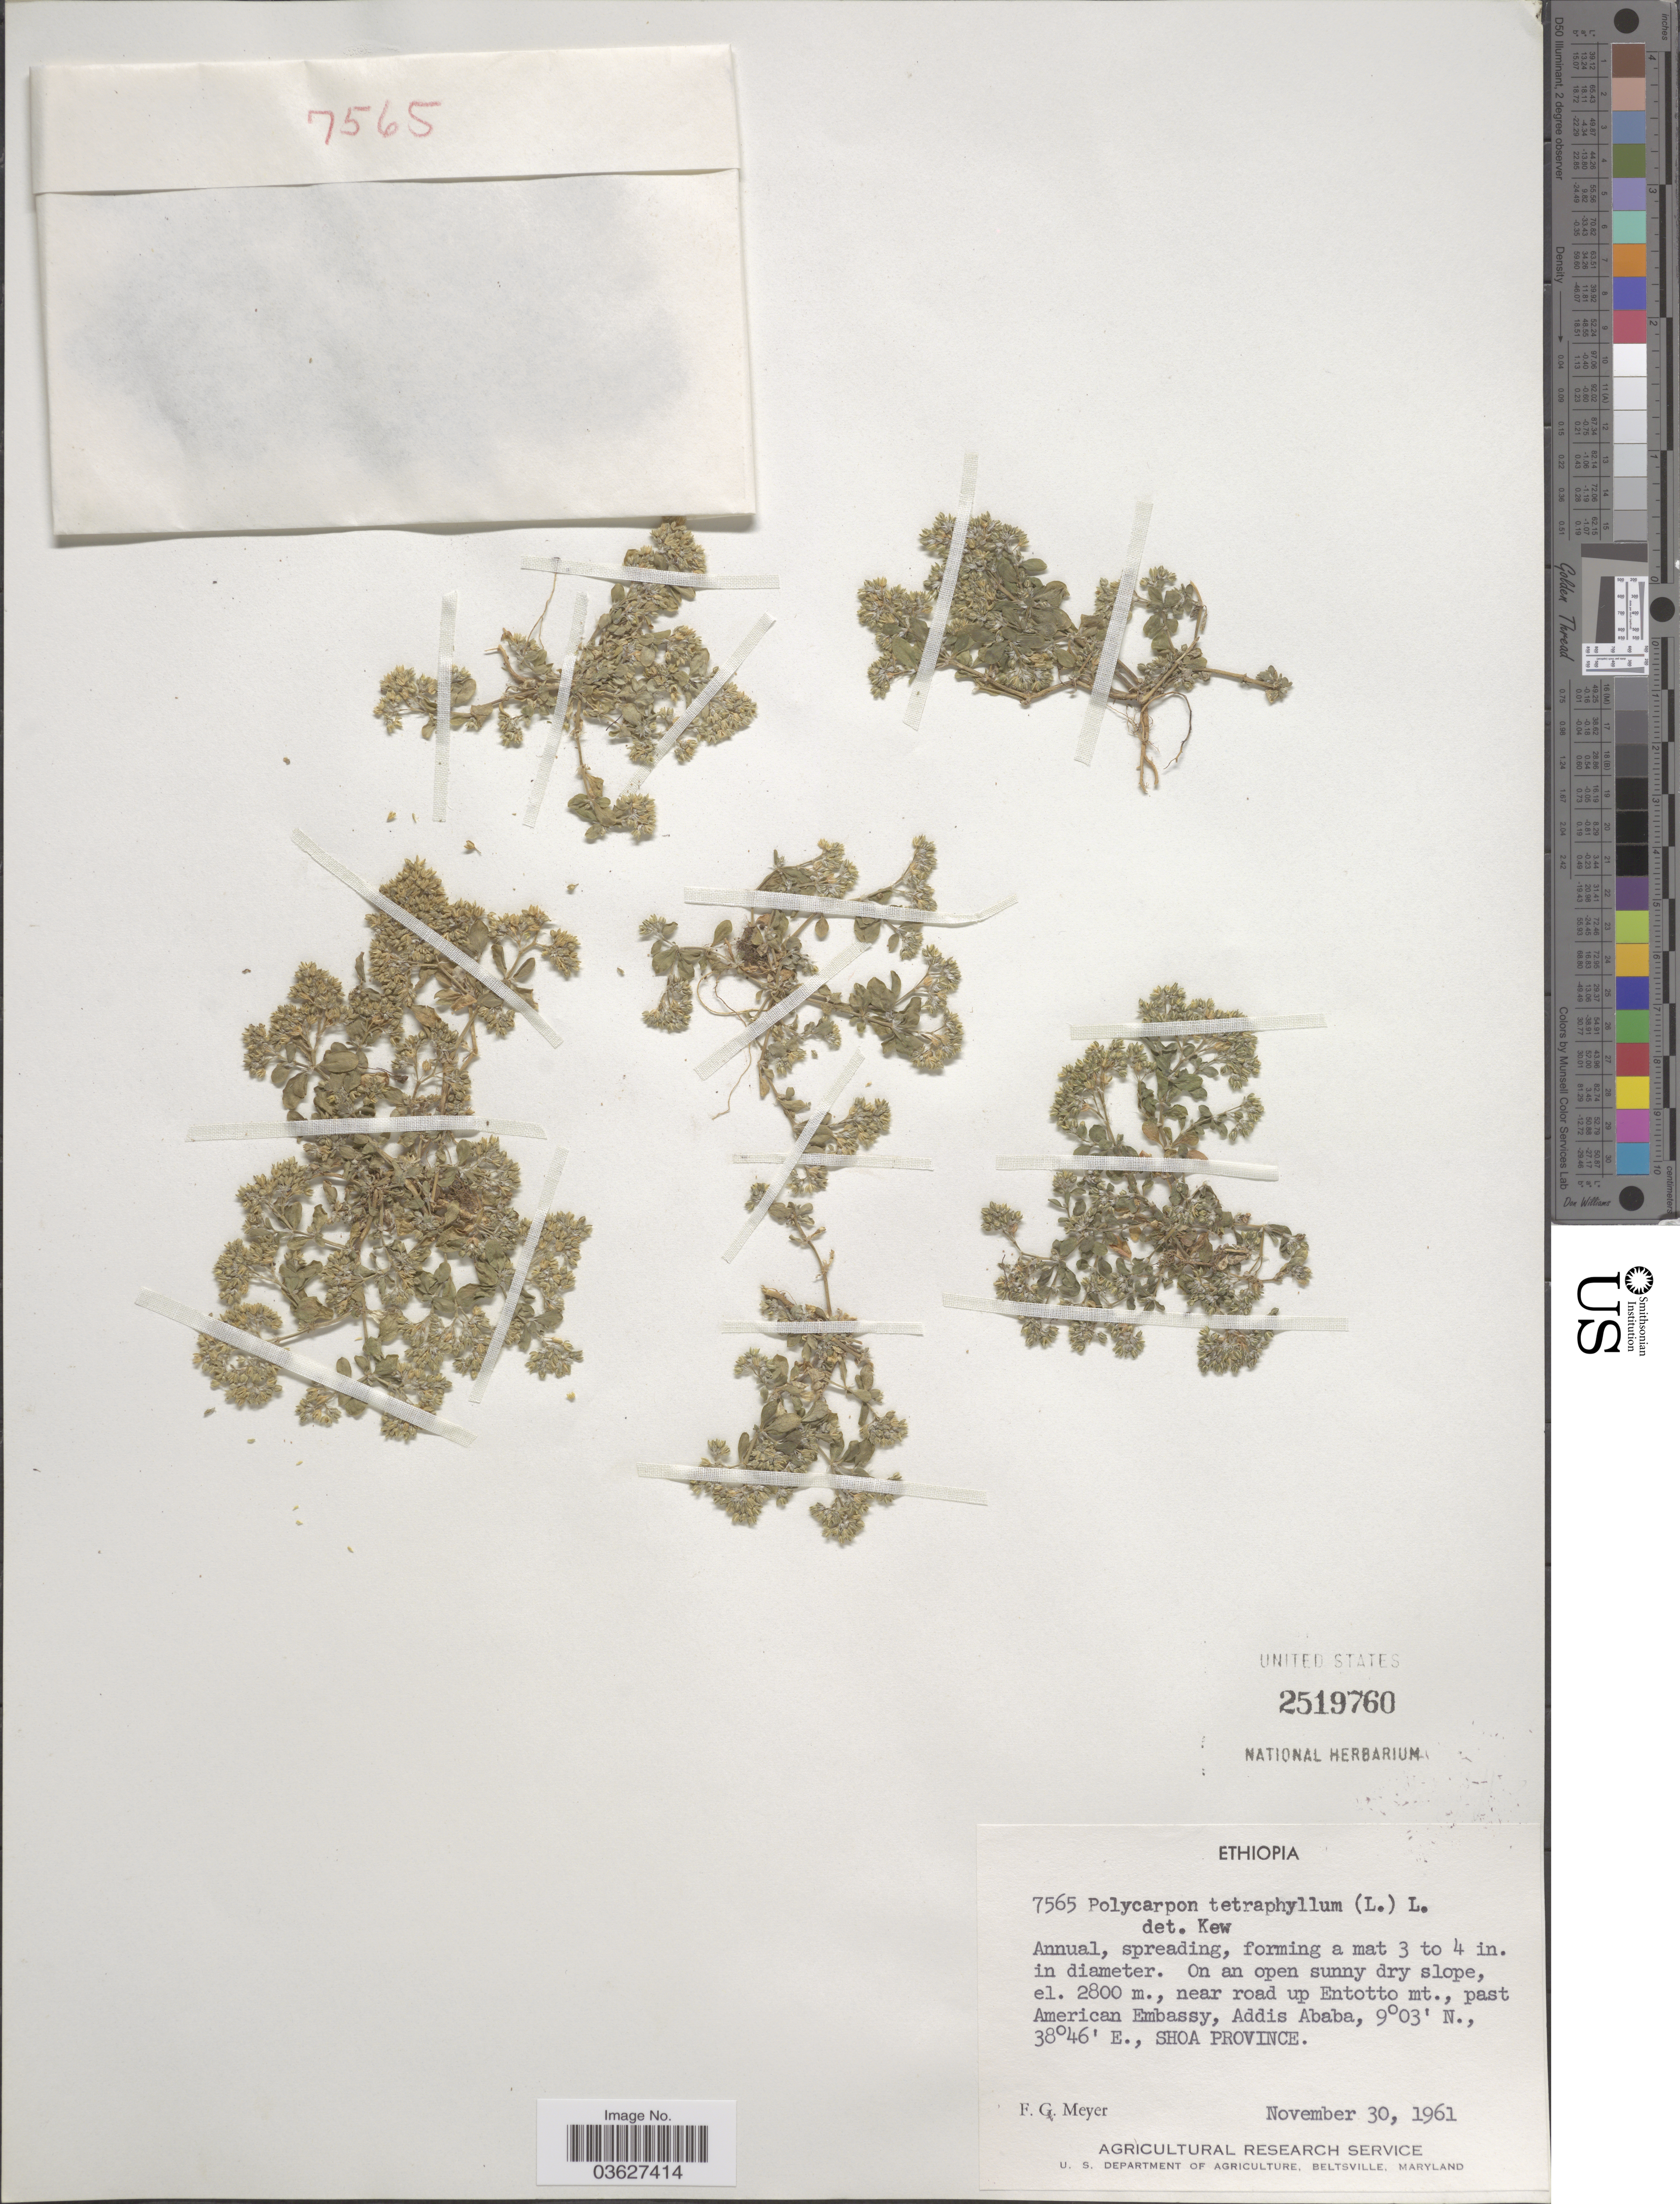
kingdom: Plantae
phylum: Tracheophyta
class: Magnoliopsida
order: Caryophyllales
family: Caryophyllaceae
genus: Polycarpon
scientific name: Polycarpon tetraphyllum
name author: (L.) L.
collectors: F. G. Meyer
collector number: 7565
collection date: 1961-11-30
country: Ethiopia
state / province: Addis Ababa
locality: Near road up Entotto mt., past American Embassy, Shoa Province.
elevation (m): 2800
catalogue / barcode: US 2519760